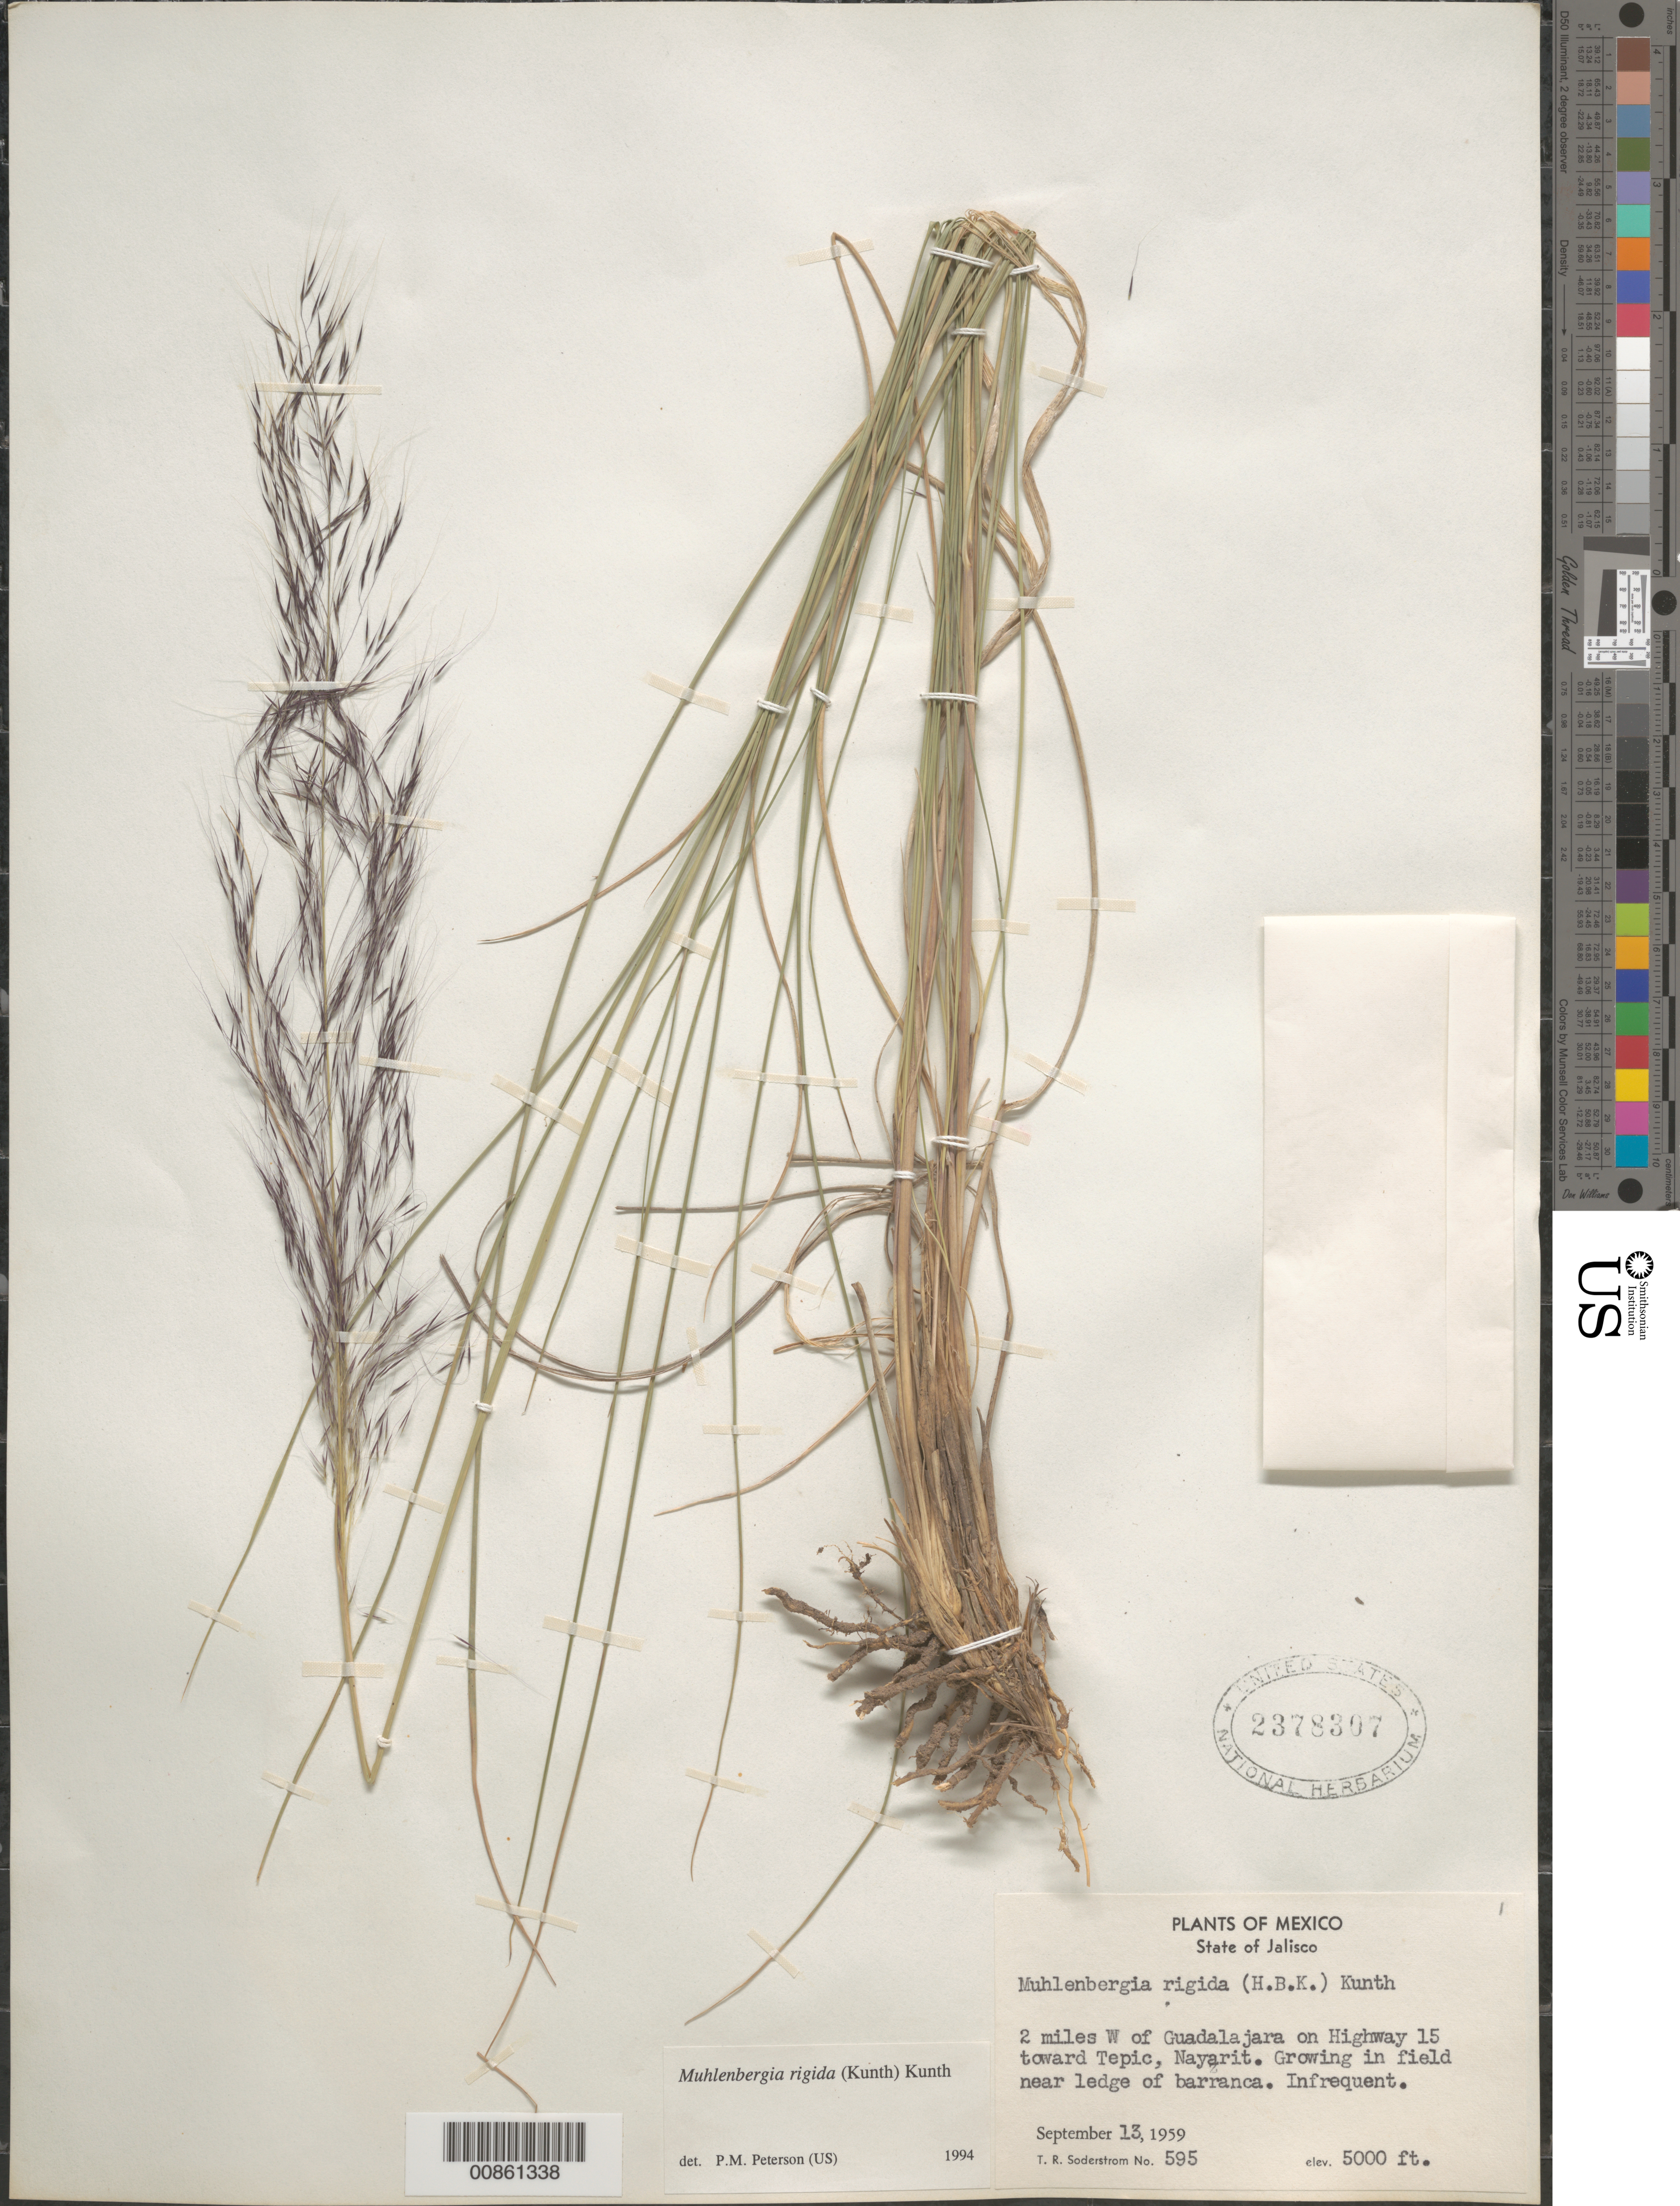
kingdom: Plantae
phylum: Tracheophyta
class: Liliopsida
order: Poales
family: Poaceae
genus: Muhlenbergia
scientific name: Muhlenbergia rigida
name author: (Kunth) Kunth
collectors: T. R. Soderstrom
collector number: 595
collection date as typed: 13 Sep 1959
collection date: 1959-09-13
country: Mexico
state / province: Nayarit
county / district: Tepic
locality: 2 mi W Guadalajara on Hwy 15 to Tepic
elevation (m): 1524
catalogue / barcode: US 2378307